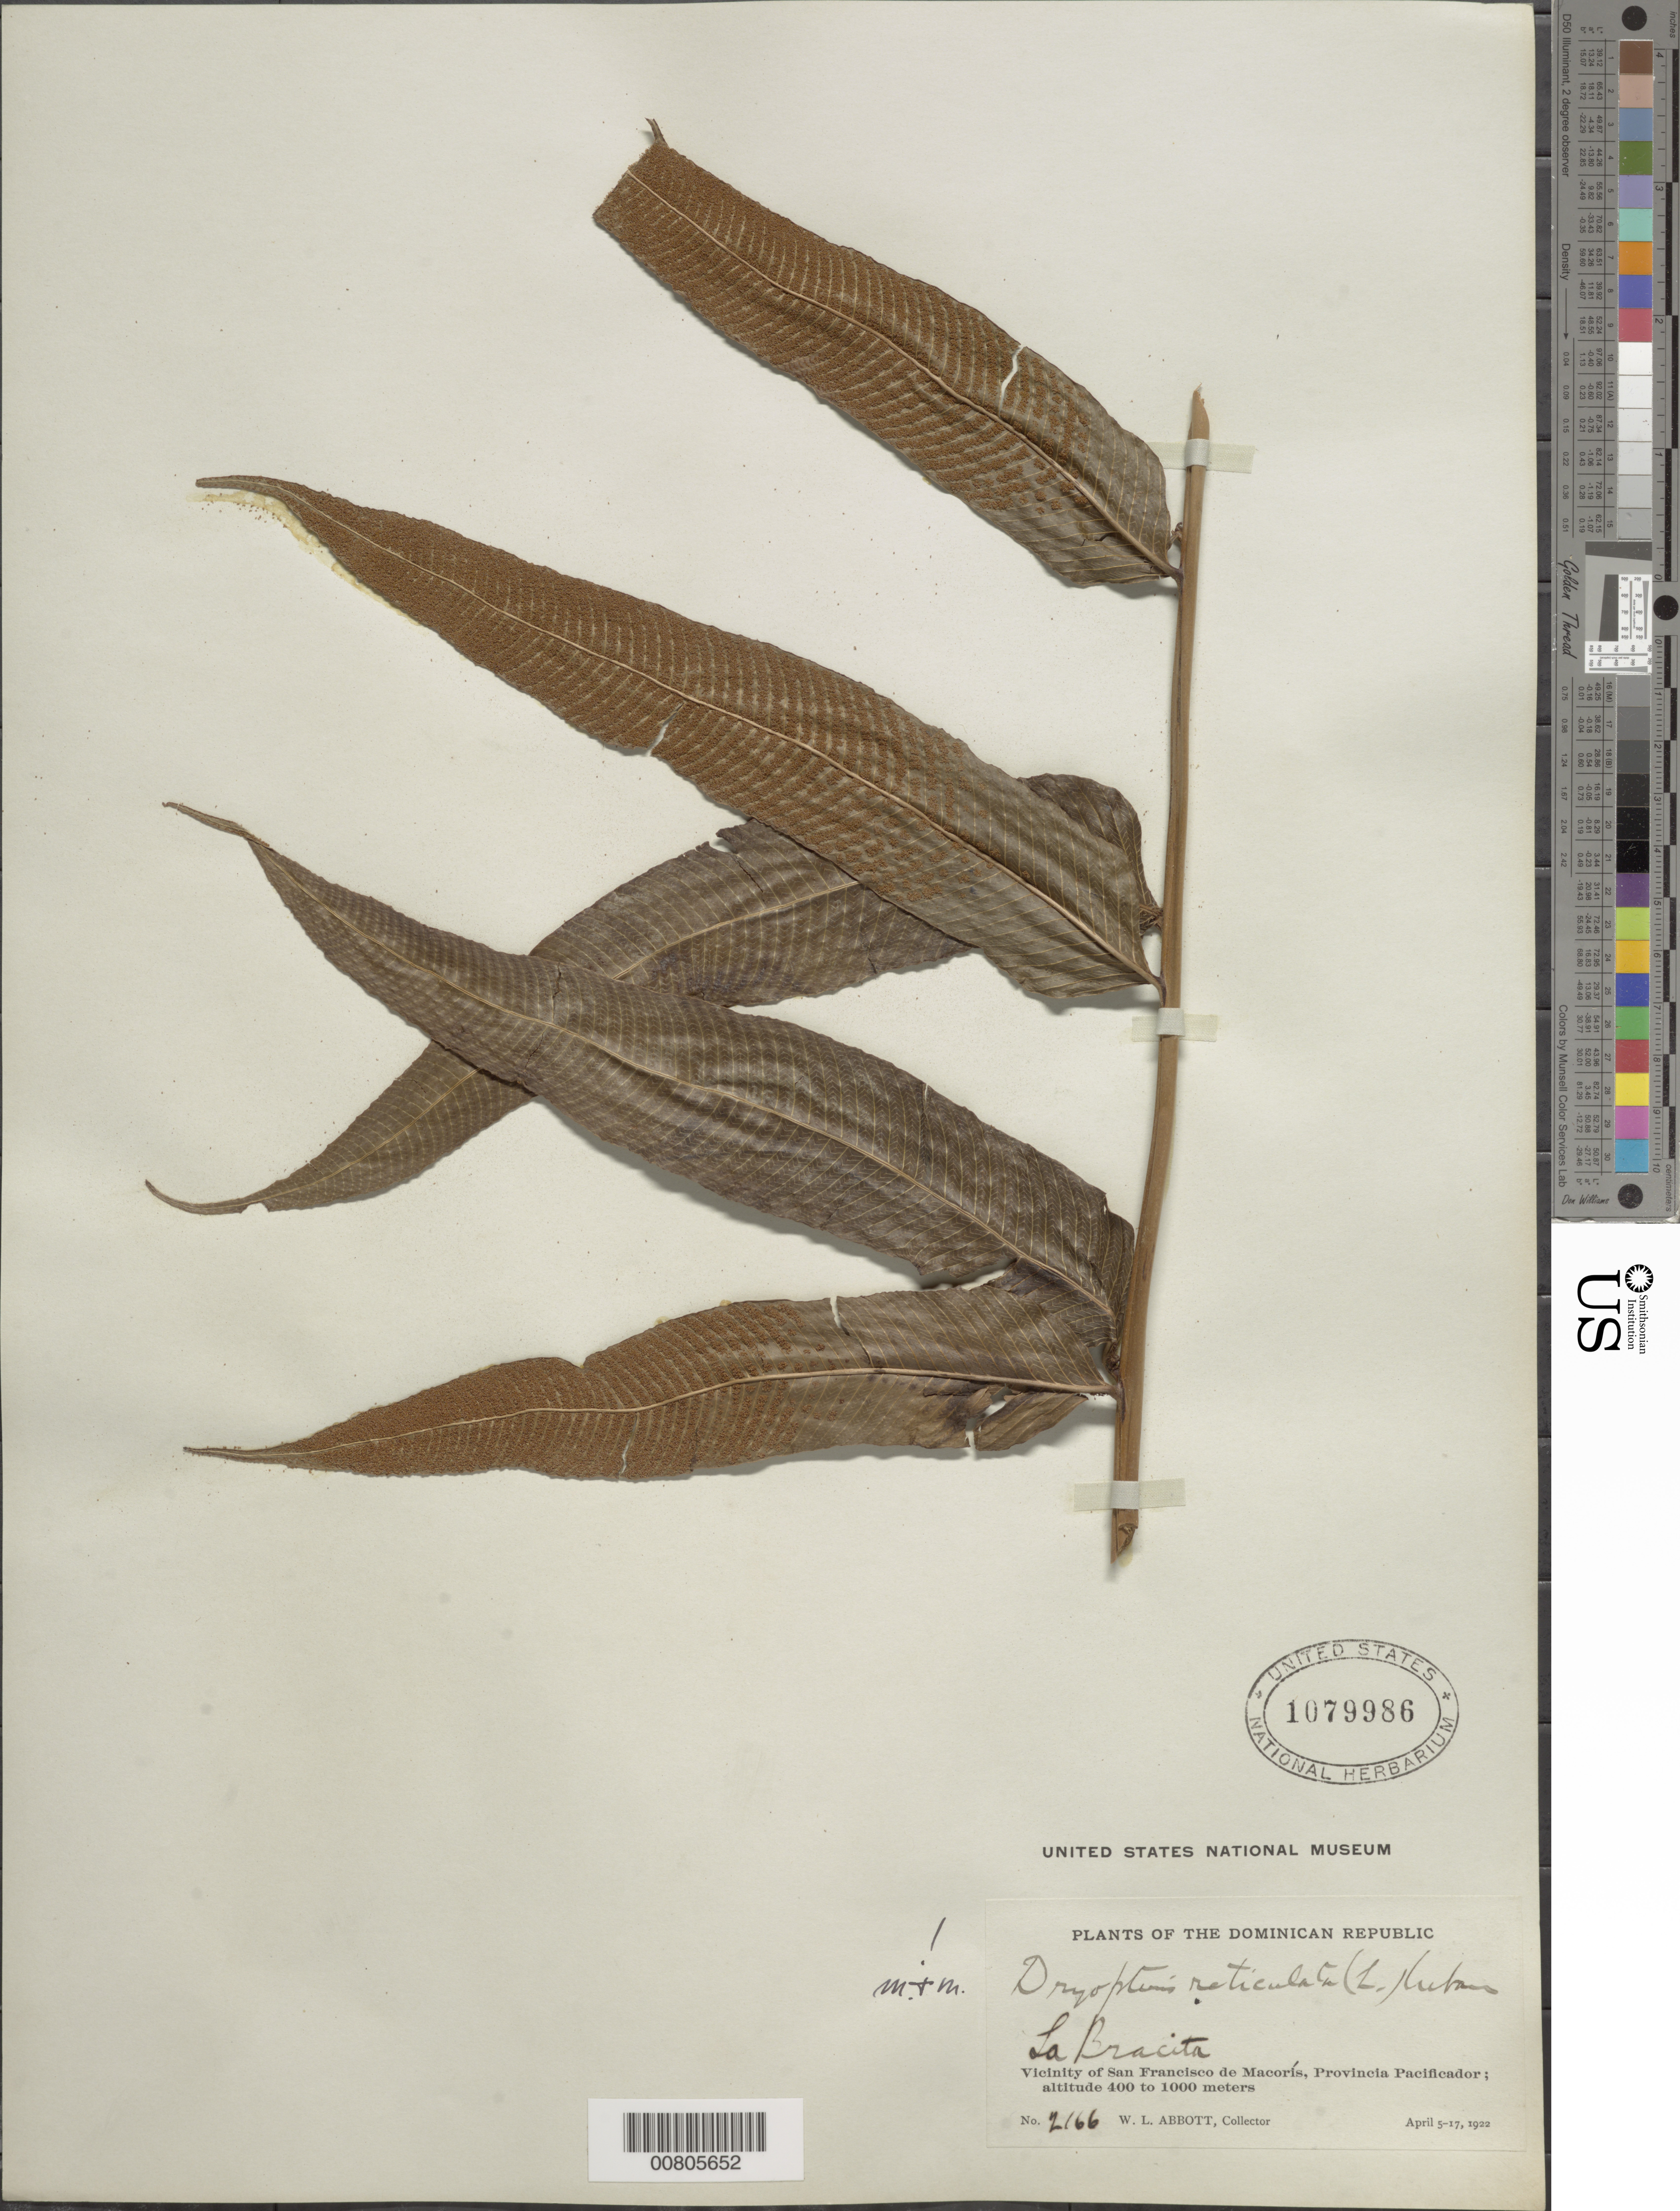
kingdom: Plantae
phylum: Tracheophyta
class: Polypodiopsida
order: Polypodiales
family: Thelypteridaceae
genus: Meniscium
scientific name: Meniscium reticulatum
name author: (L.) Sw.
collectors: W. L. Abbott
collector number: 2166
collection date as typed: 05 Apr 1922 to 17 Apr 1922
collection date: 1922-04-05/1922-04-17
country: Dominican Republic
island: Hispaniola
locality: Prov. Pacificador, San Francisco de Macorís vicinity, La Bracita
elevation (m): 400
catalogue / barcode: US 1079986